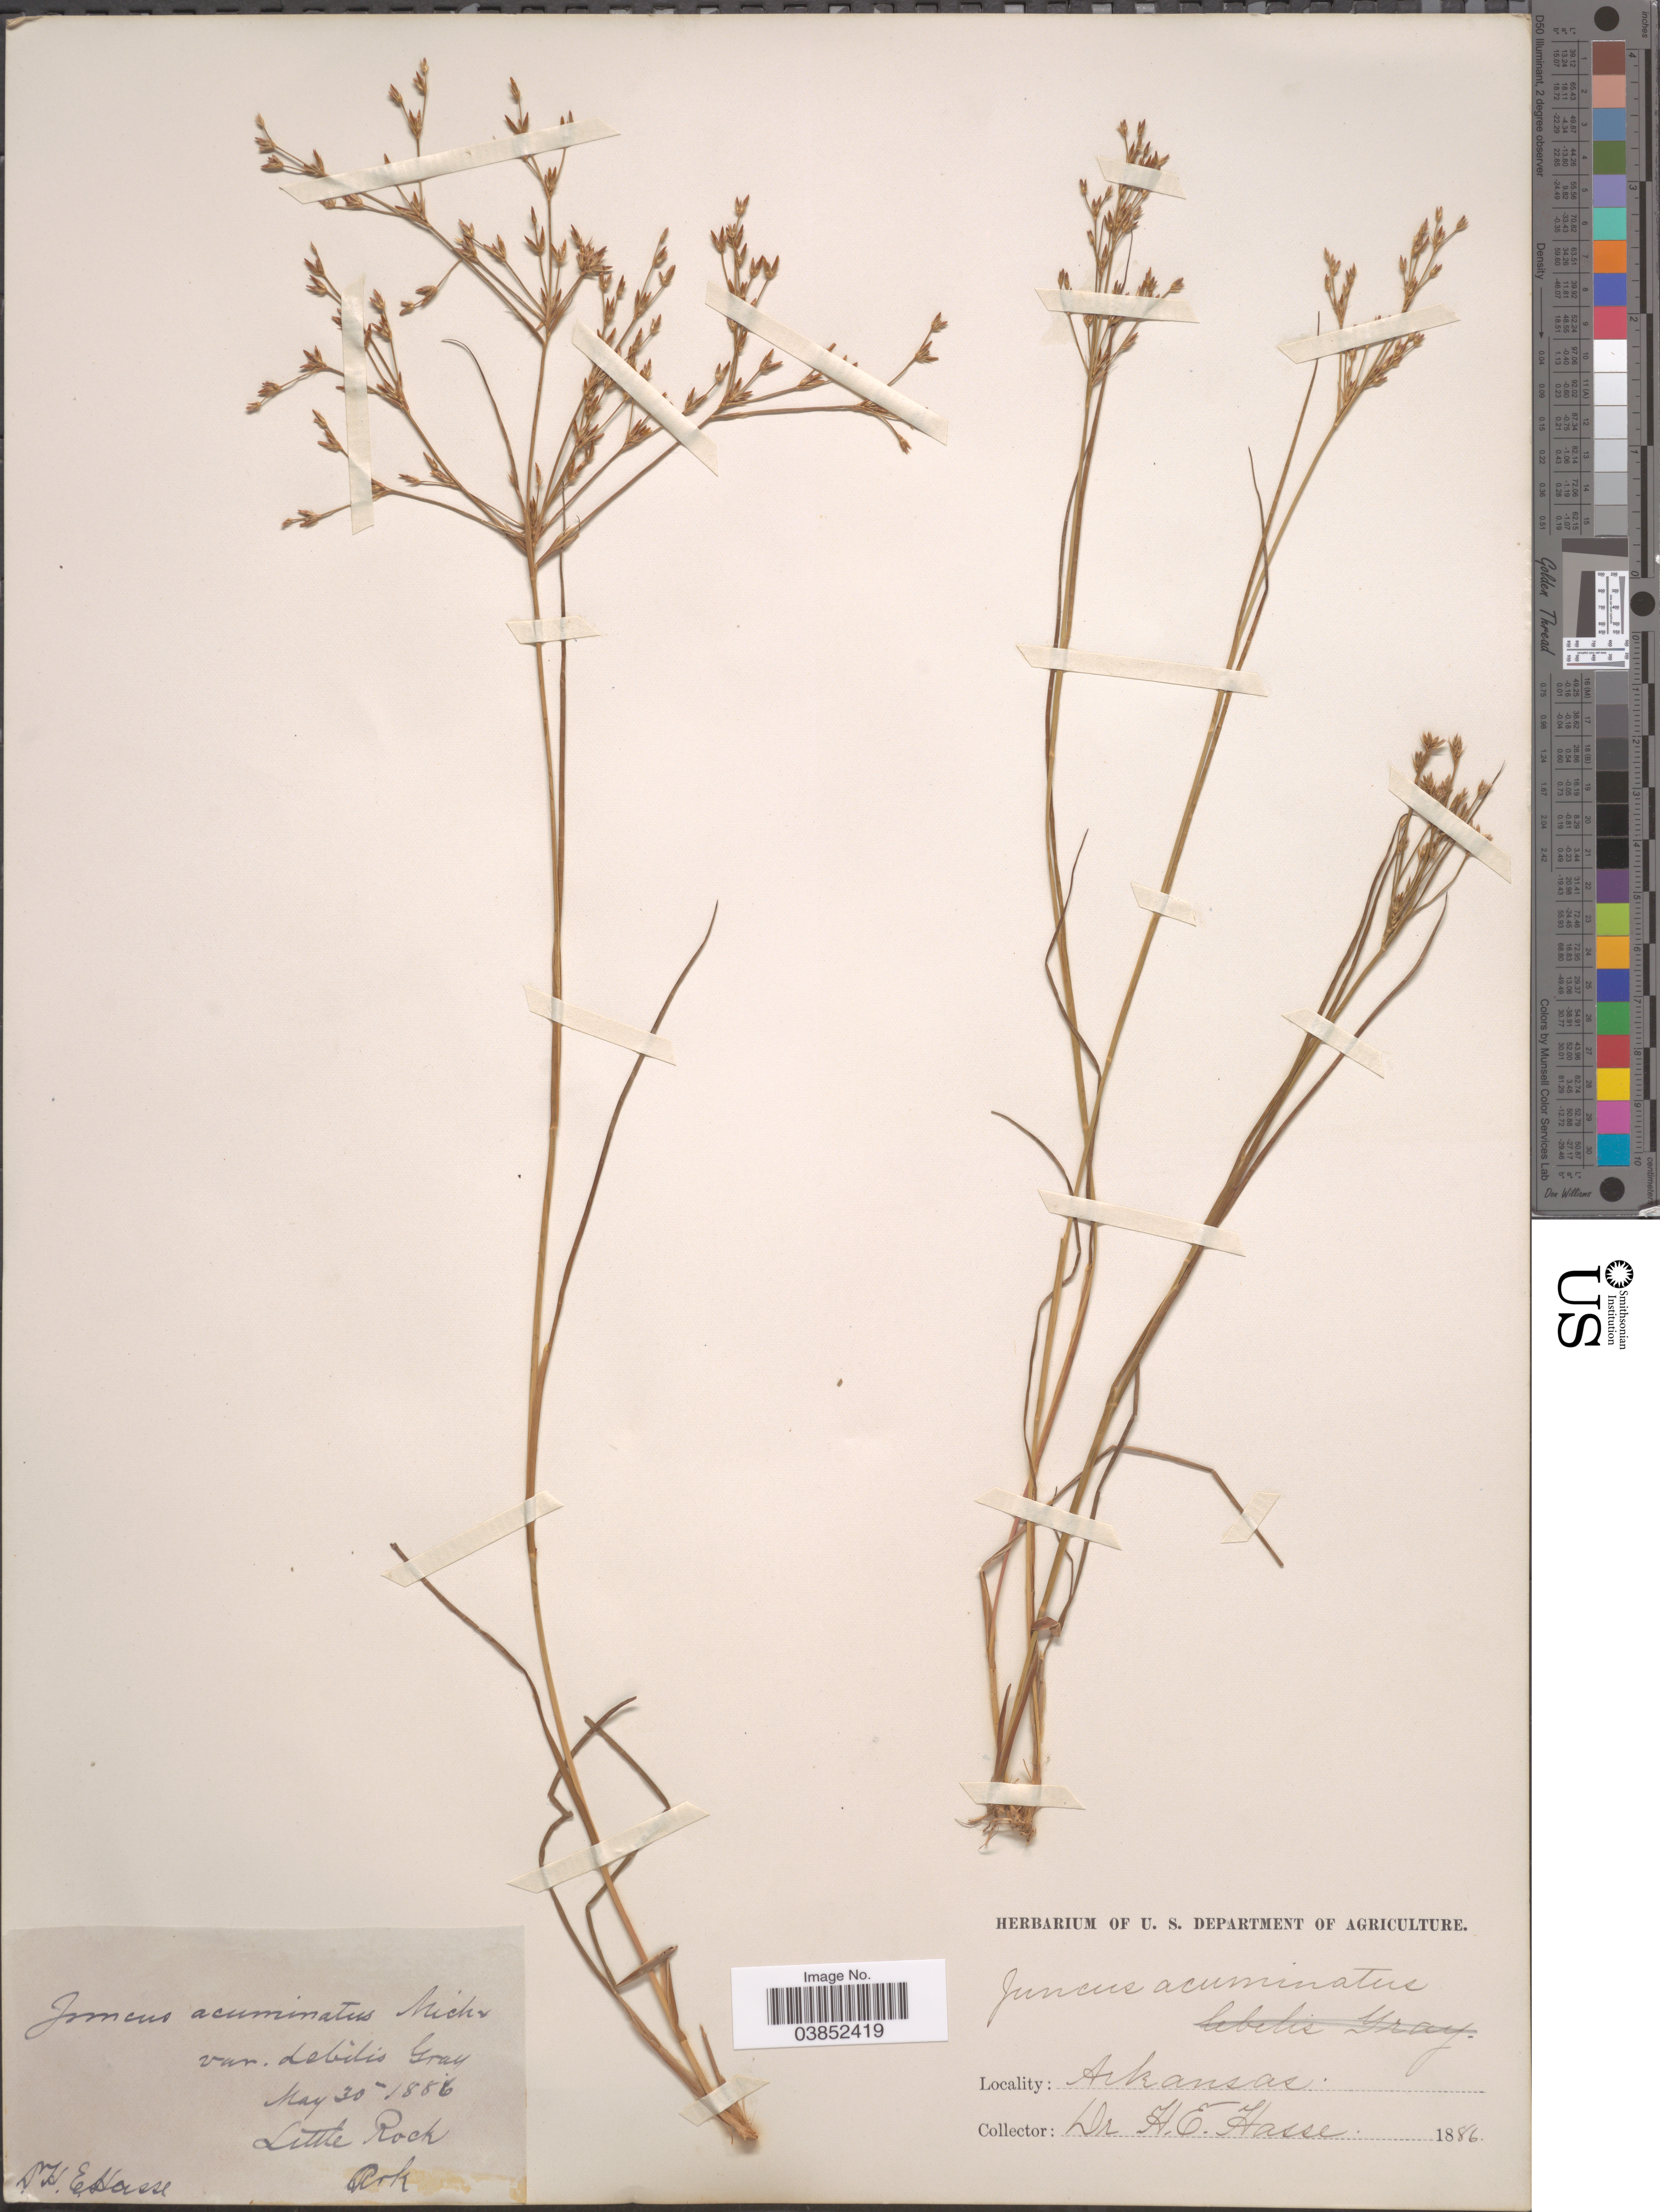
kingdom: Plantae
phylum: Tracheophyta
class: Liliopsida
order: Poales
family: Juncaceae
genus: Juncus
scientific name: Juncus diffusissimus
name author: Buckley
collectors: H. E. Hasse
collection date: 1886-05-30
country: United States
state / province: Arkansas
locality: Little Rock.